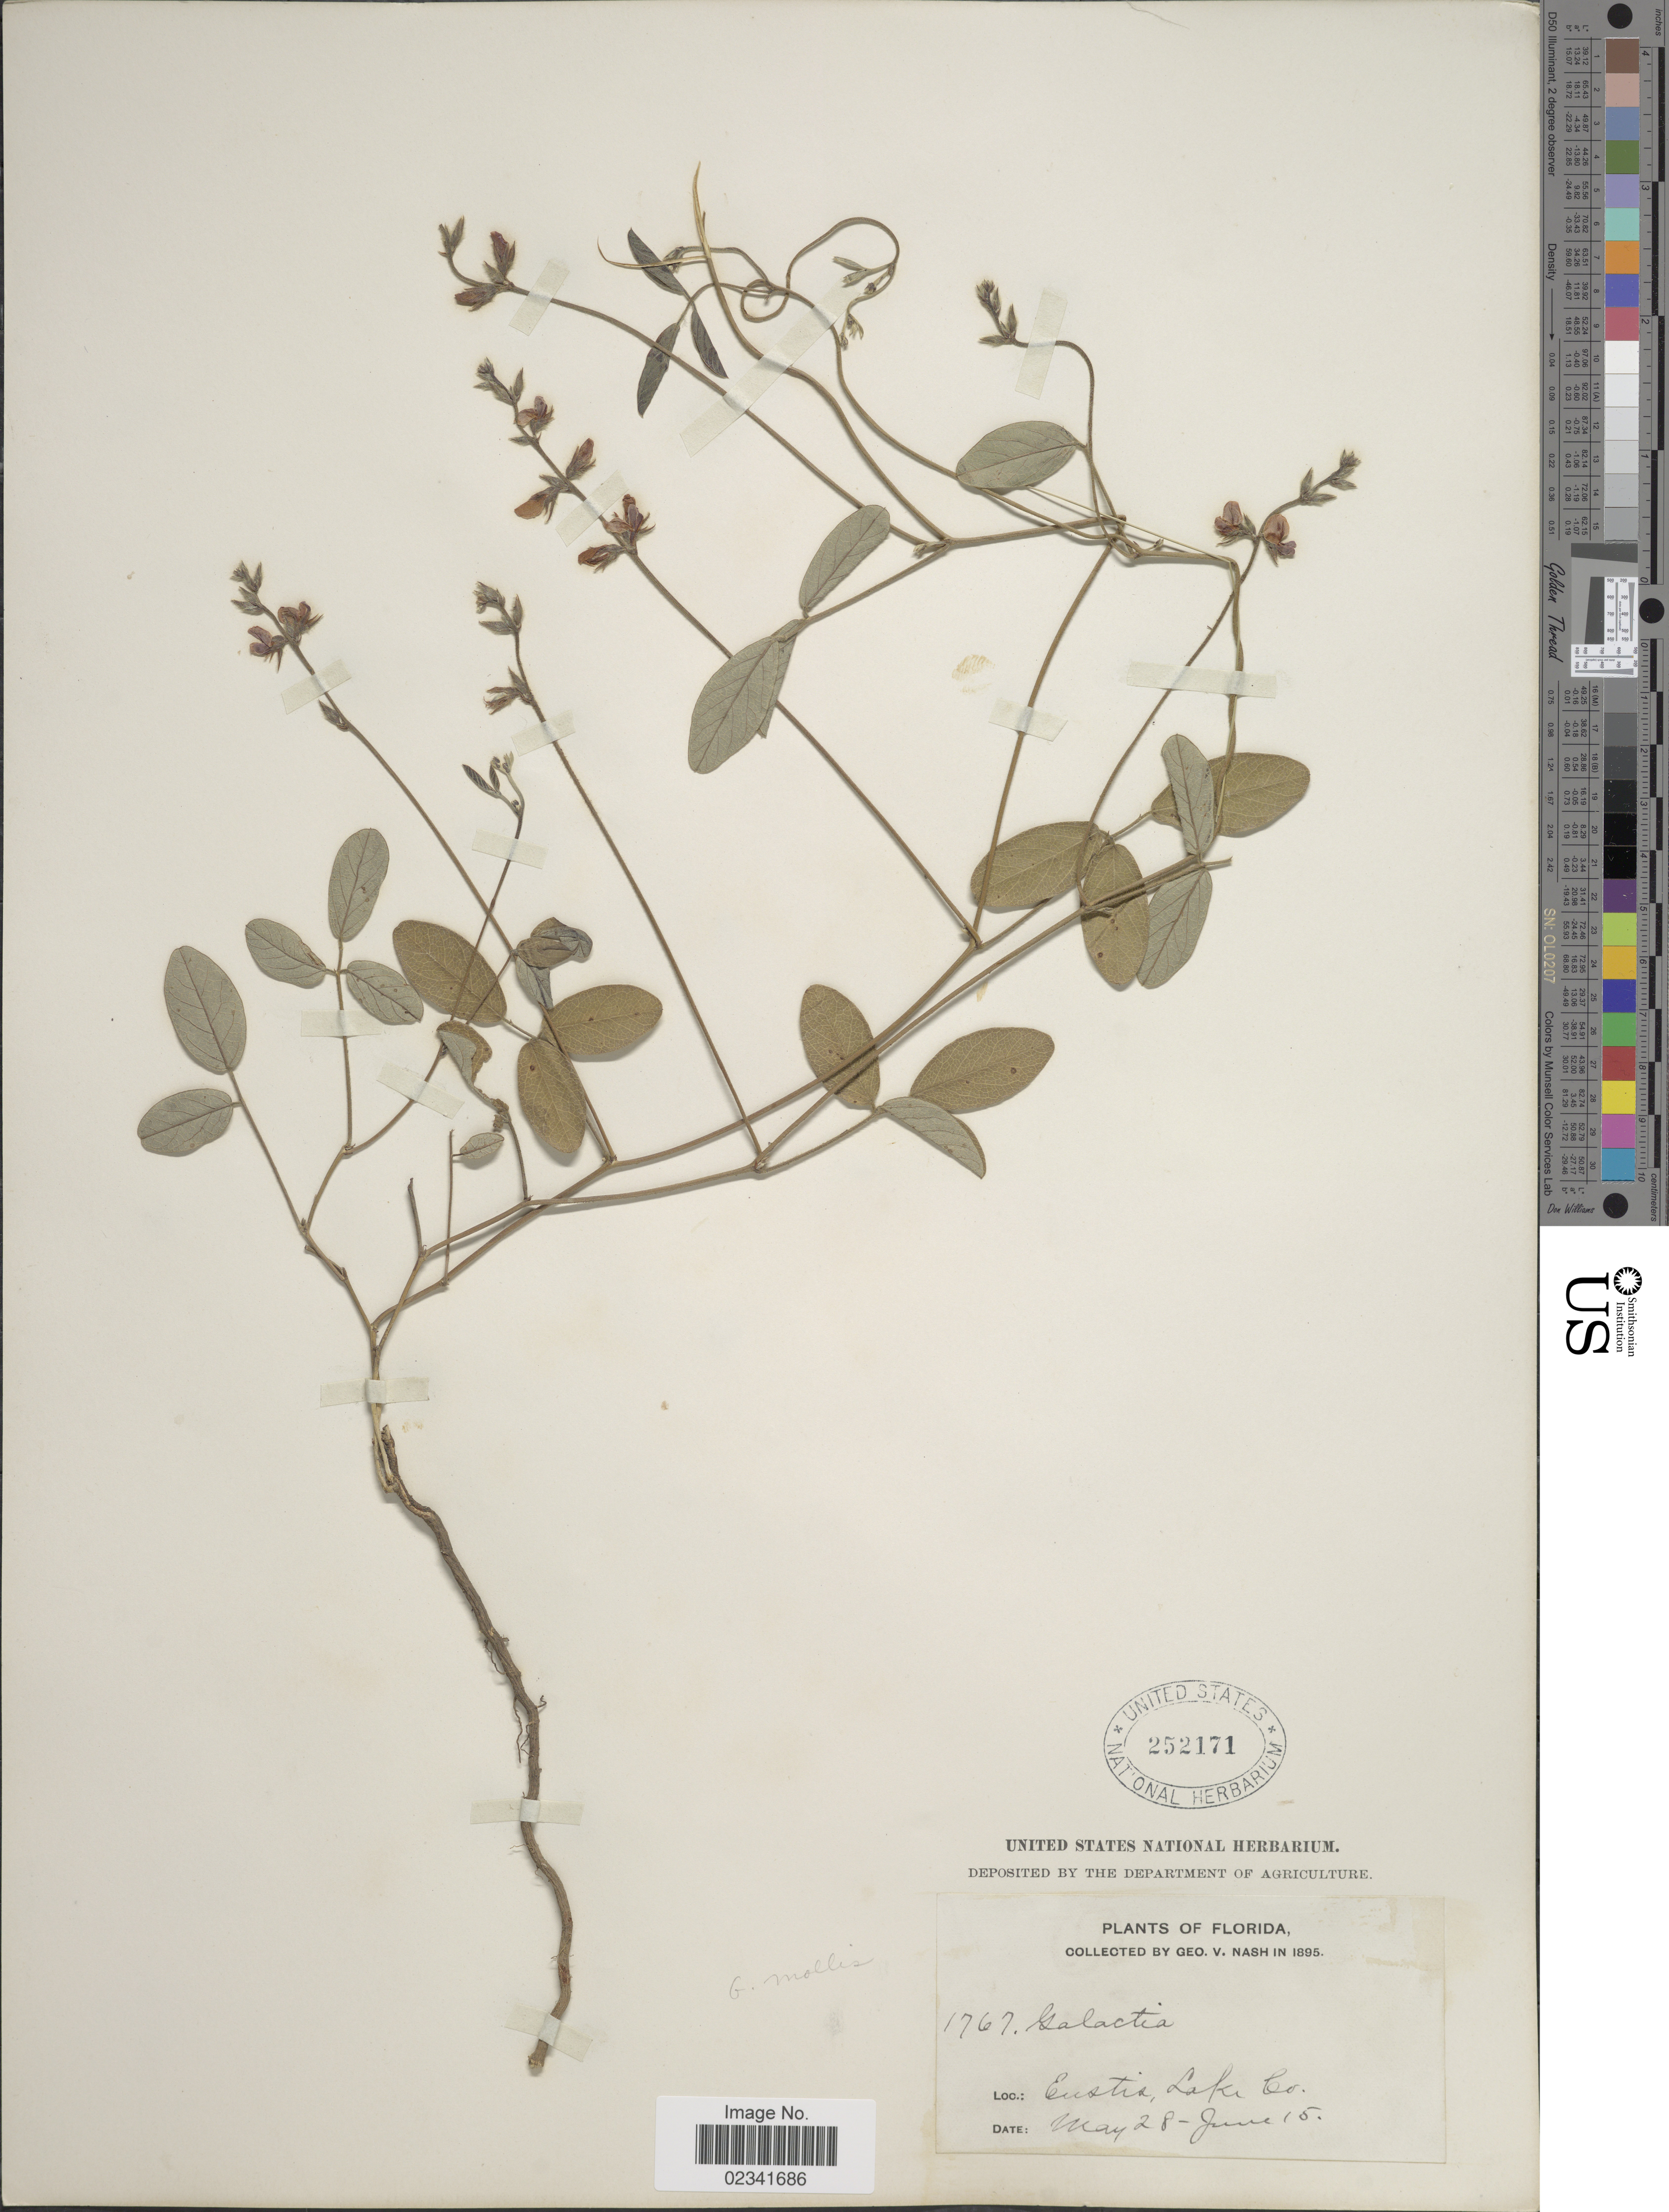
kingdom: Plantae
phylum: Tracheophyta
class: Magnoliopsida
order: Fabales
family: Fabaceae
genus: Galactia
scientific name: Galactia mollis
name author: Michx.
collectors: G. V. Nash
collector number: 1767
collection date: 1895-05-28/1895-06-15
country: United States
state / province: Florida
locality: Eustis, Lake Co.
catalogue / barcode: US 252171